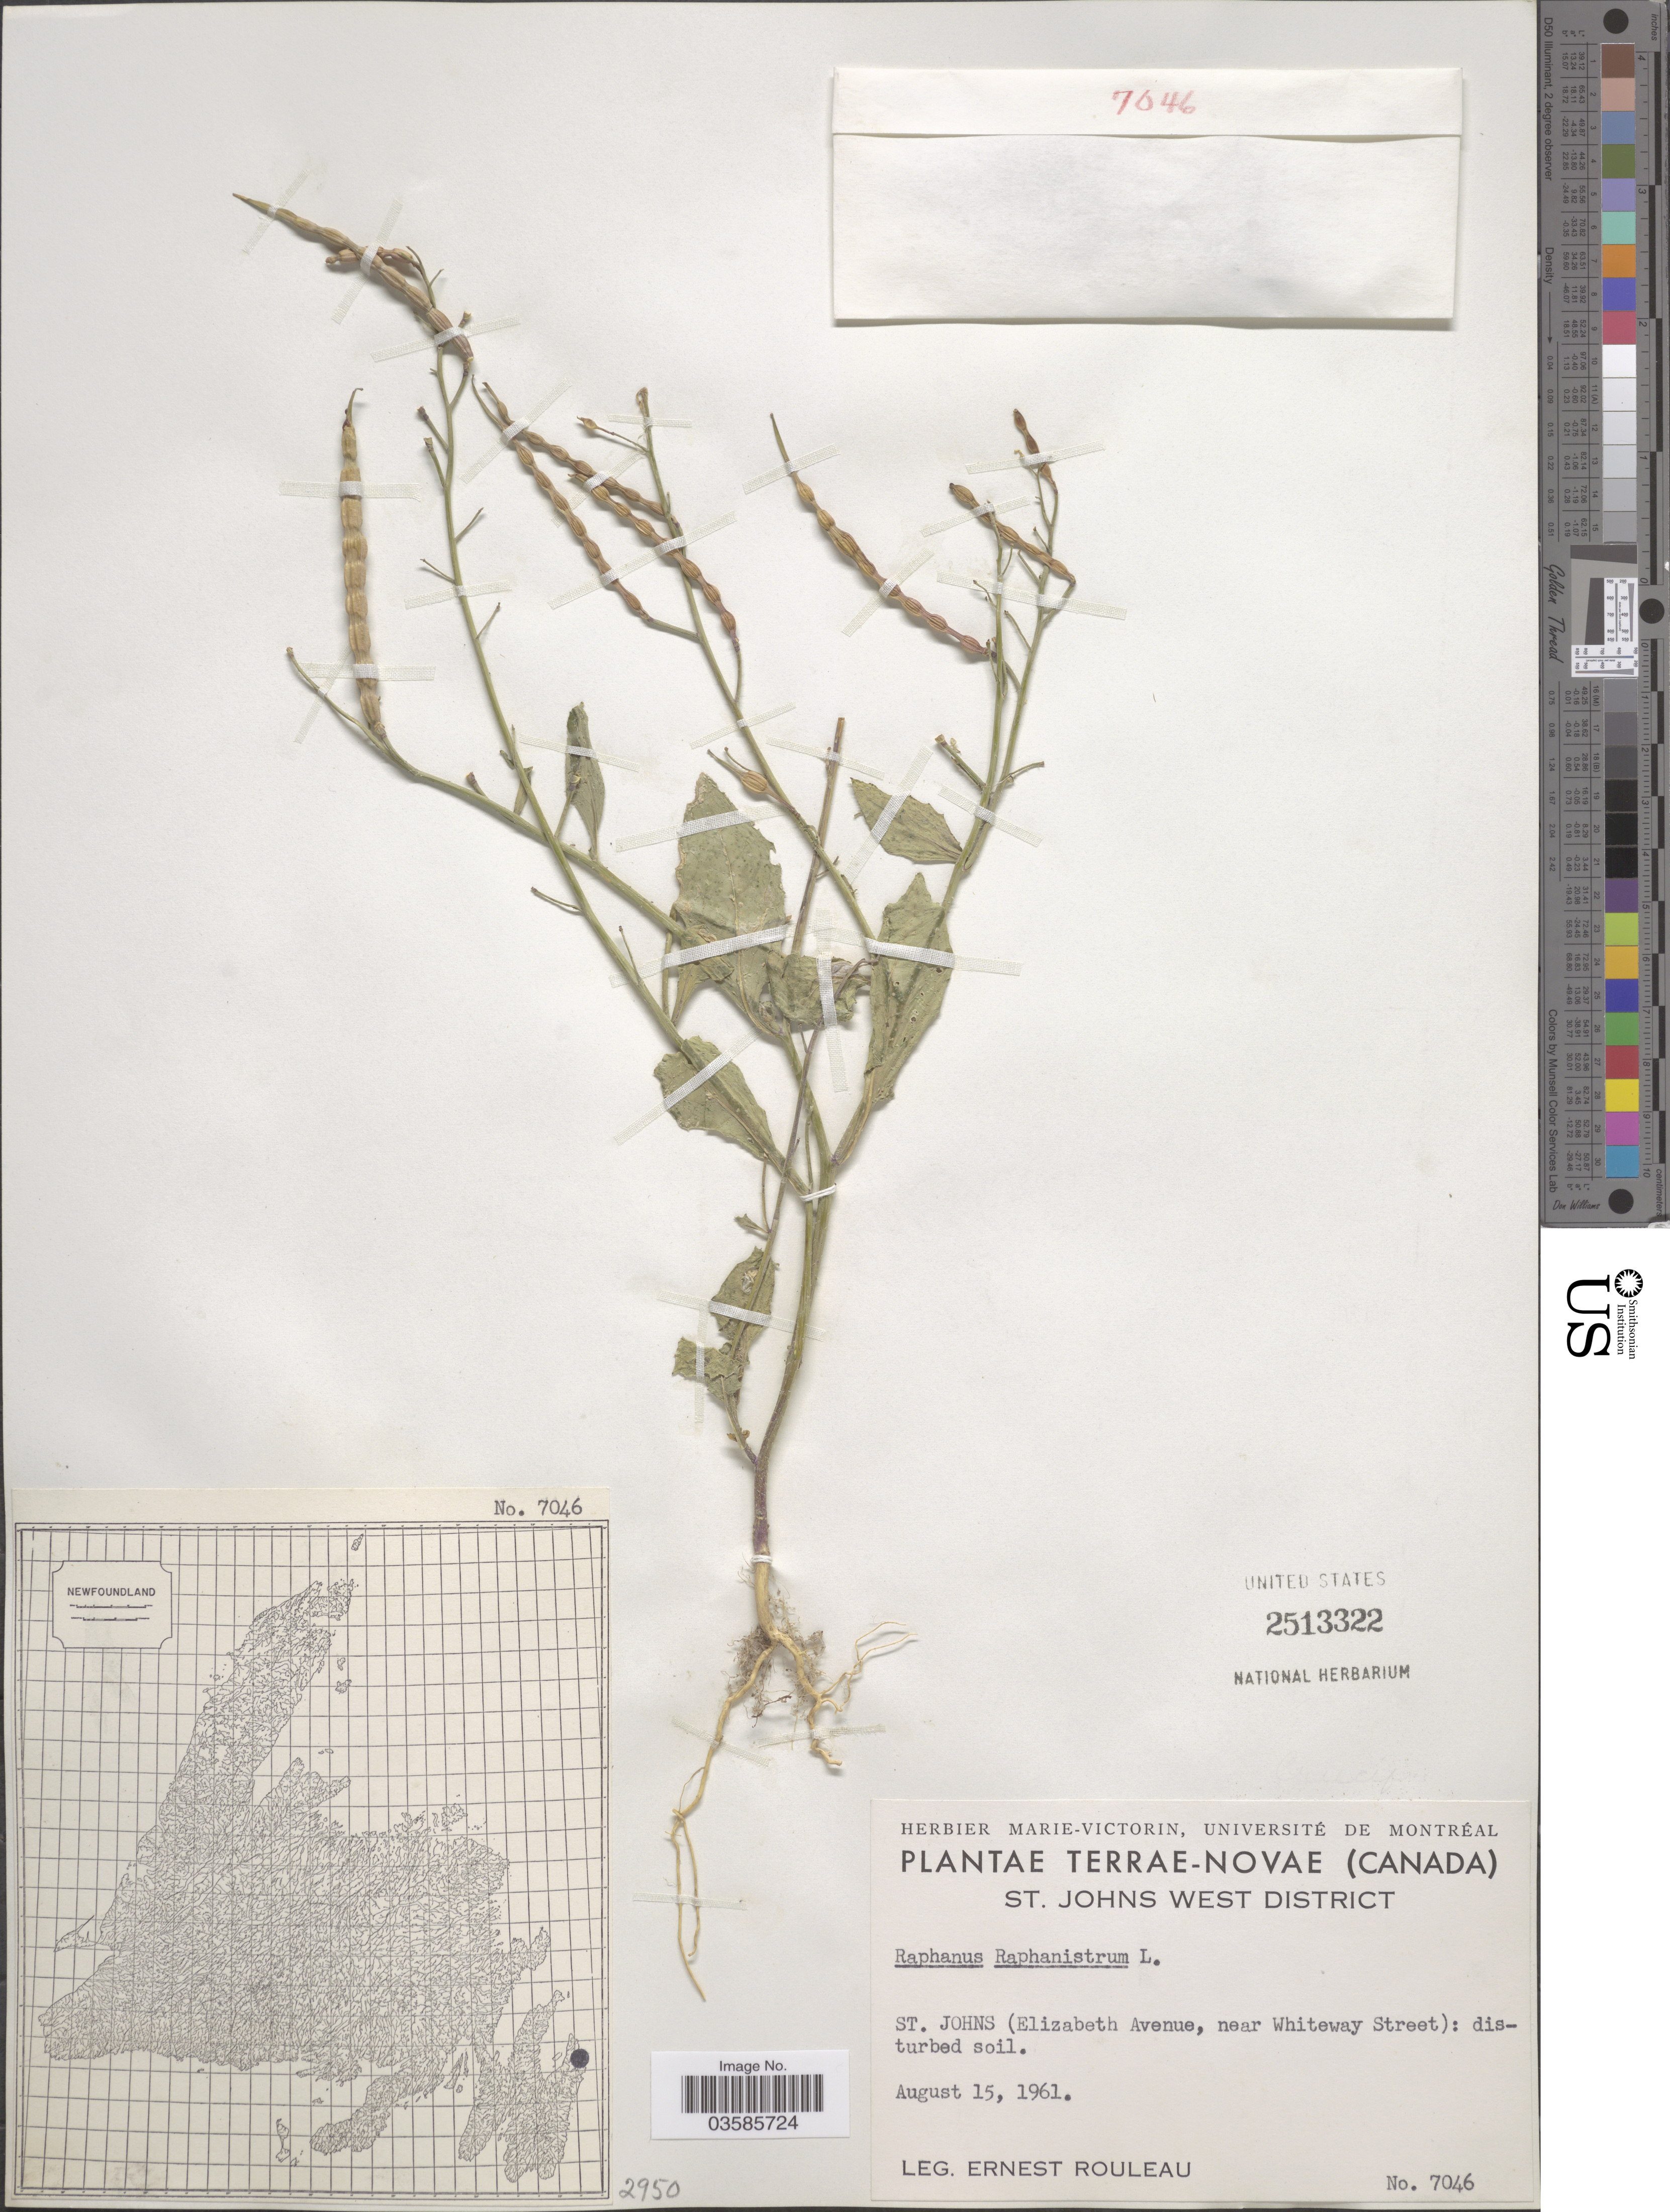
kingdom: Plantae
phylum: Tracheophyta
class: Magnoliopsida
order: Brassicales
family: Brassicaceae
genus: Raphanus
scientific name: Raphanus raphanistrum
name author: L.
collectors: E. Rouleau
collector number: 7046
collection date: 1961-08-15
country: Canada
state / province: Newfoundland and Labrador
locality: Terrae-Novae; St. Johns West District; St. Johns (Elizabeth Aveneu, near Whiteway Street).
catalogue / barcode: US 2513322